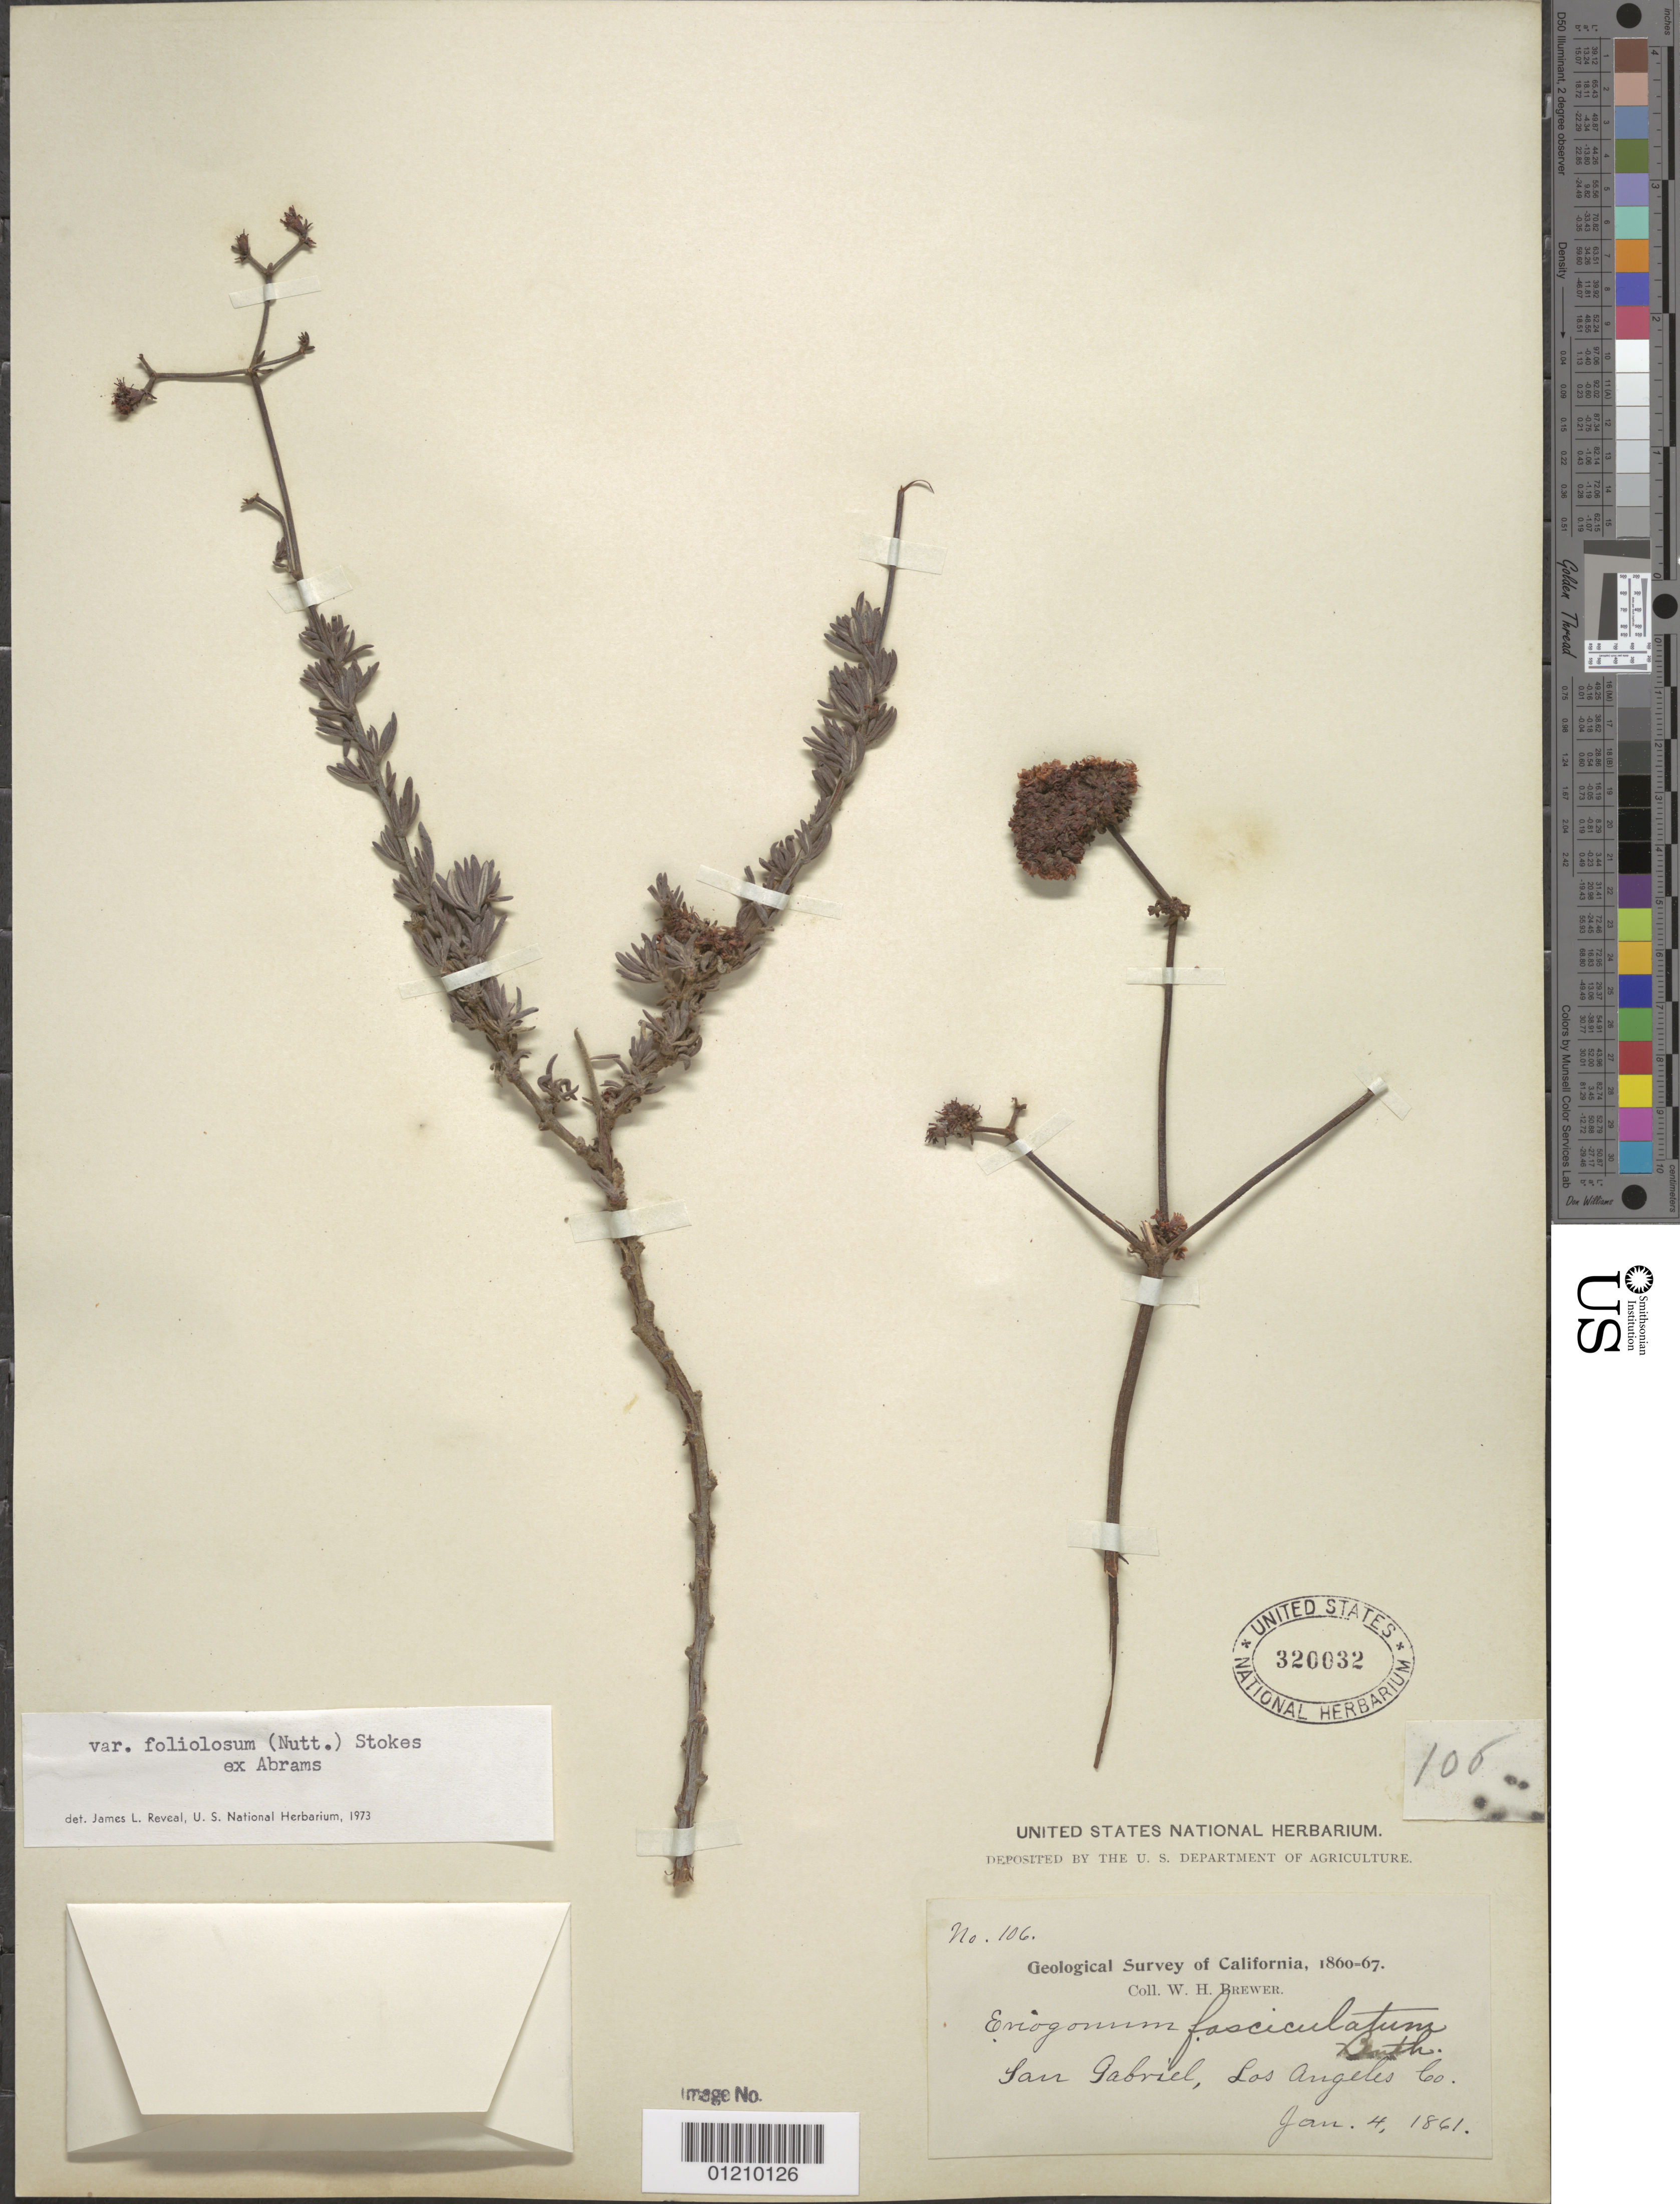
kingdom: Plantae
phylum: Tracheophyta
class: Magnoliopsida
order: Caryophyllales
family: Polygonaceae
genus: Eriogonum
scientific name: Eriogonum fasciculatum var. foliolosum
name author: (Nutt.) S. Stokes ex Abrams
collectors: W. H. Brewer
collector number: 106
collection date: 1861-01-02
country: United States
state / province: California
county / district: Los Angeles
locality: near San Gabriel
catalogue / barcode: US 320032